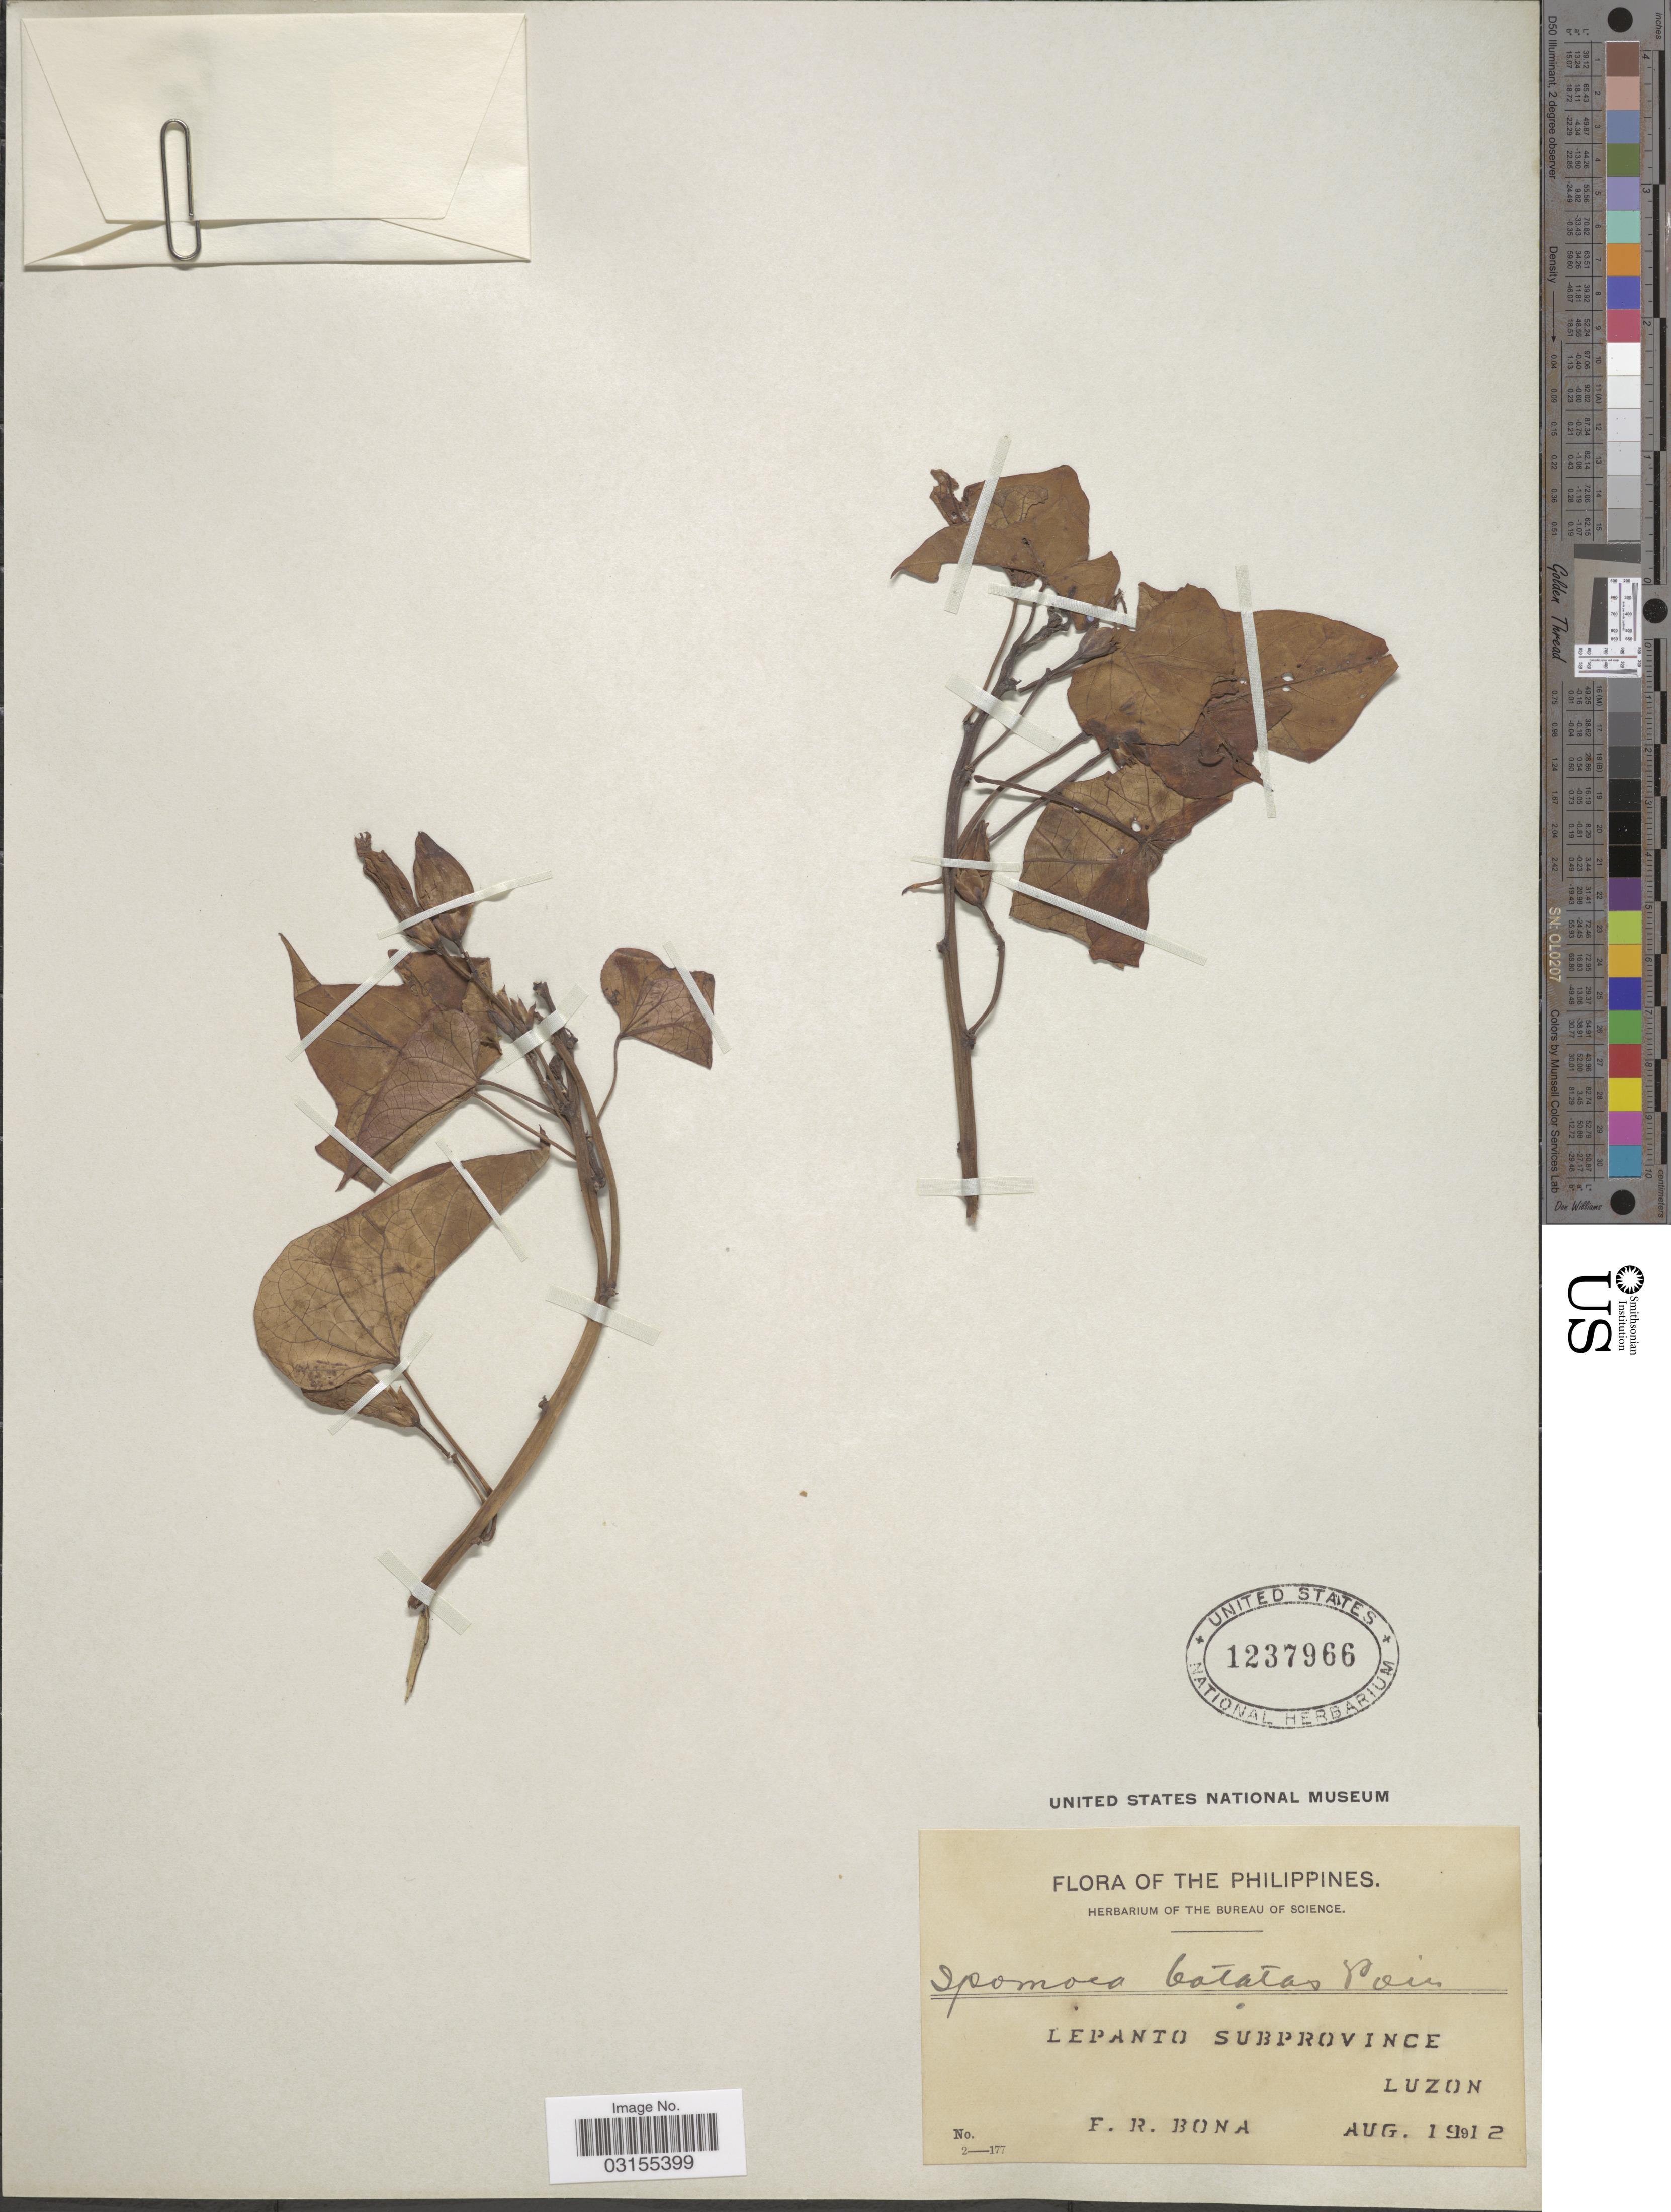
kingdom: Plantae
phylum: Tracheophyta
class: Magnoliopsida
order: Solanales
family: Convolvulaceae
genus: Ipomoea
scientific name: Ipomoea batatas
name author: (L.) Lam.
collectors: F. Bona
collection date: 1912-08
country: Philippines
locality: Lepanto Subprovince, Luzon.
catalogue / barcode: US 1237966